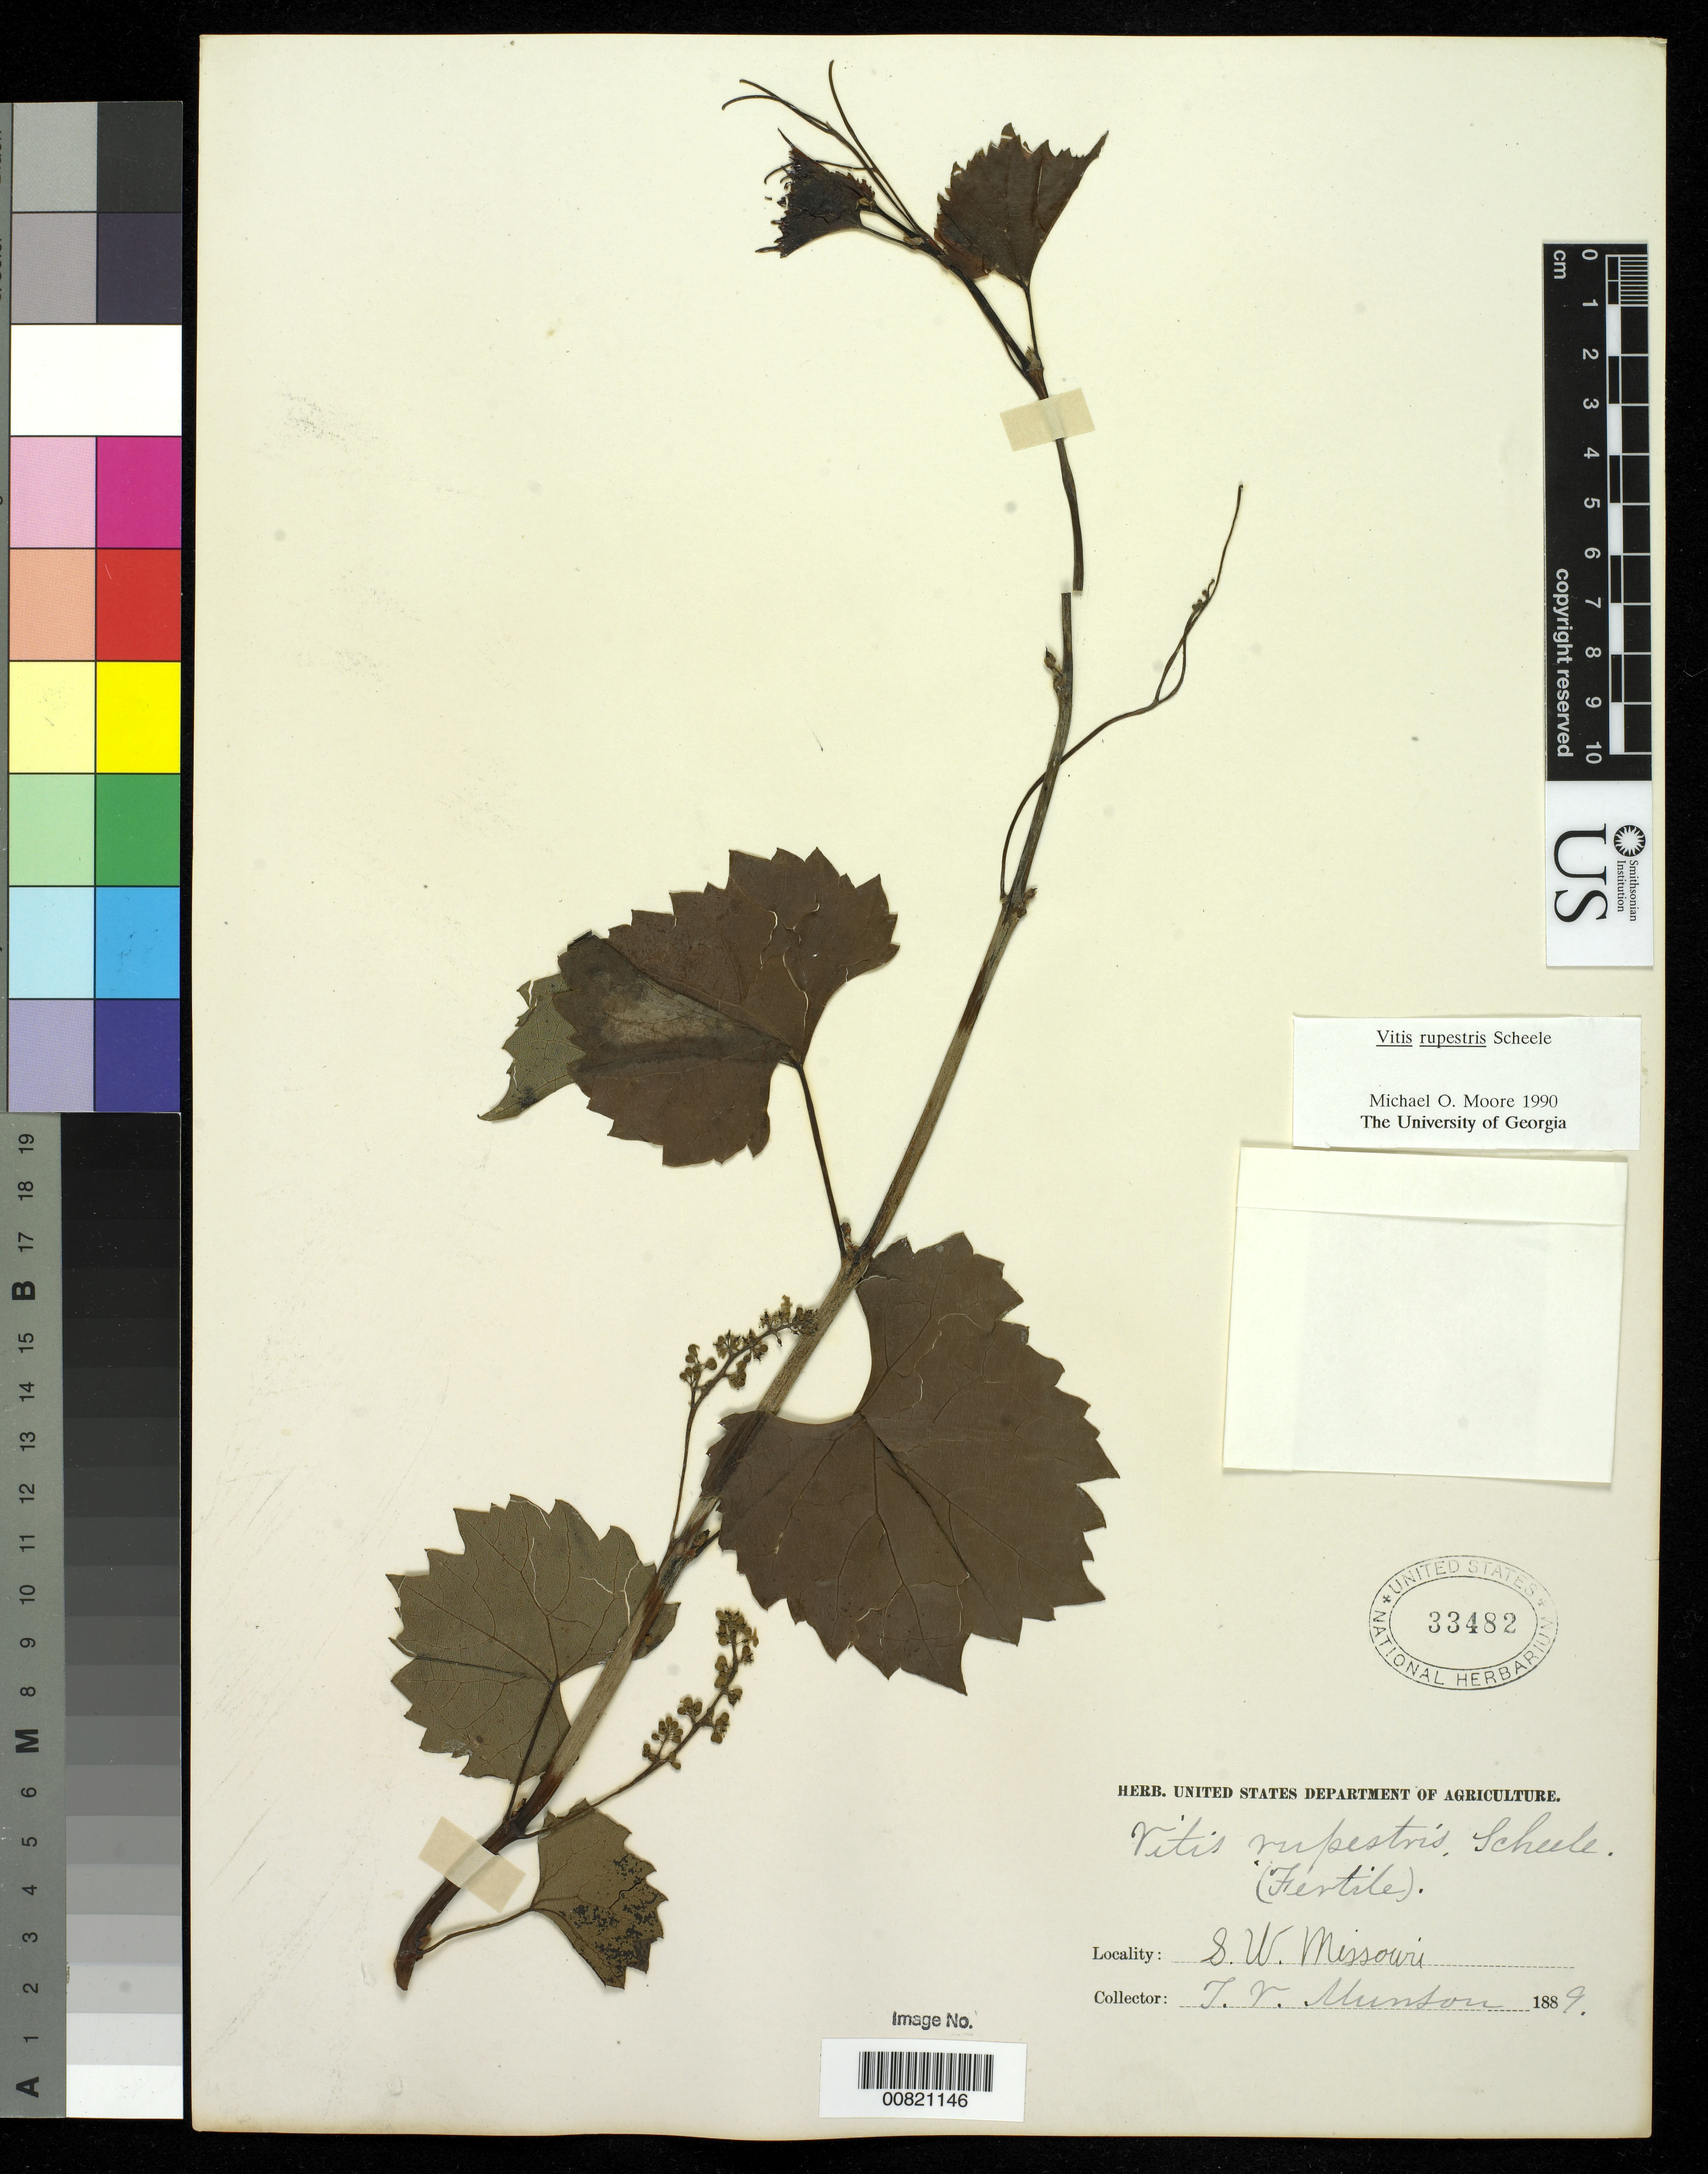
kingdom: Plantae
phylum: Tracheophyta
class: Magnoliopsida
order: Vitales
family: Vitaceae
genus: Vitis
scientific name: Vitis rupestris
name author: Scheele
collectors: T. V. Munson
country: United States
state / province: Missouri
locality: SW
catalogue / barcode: US 33482